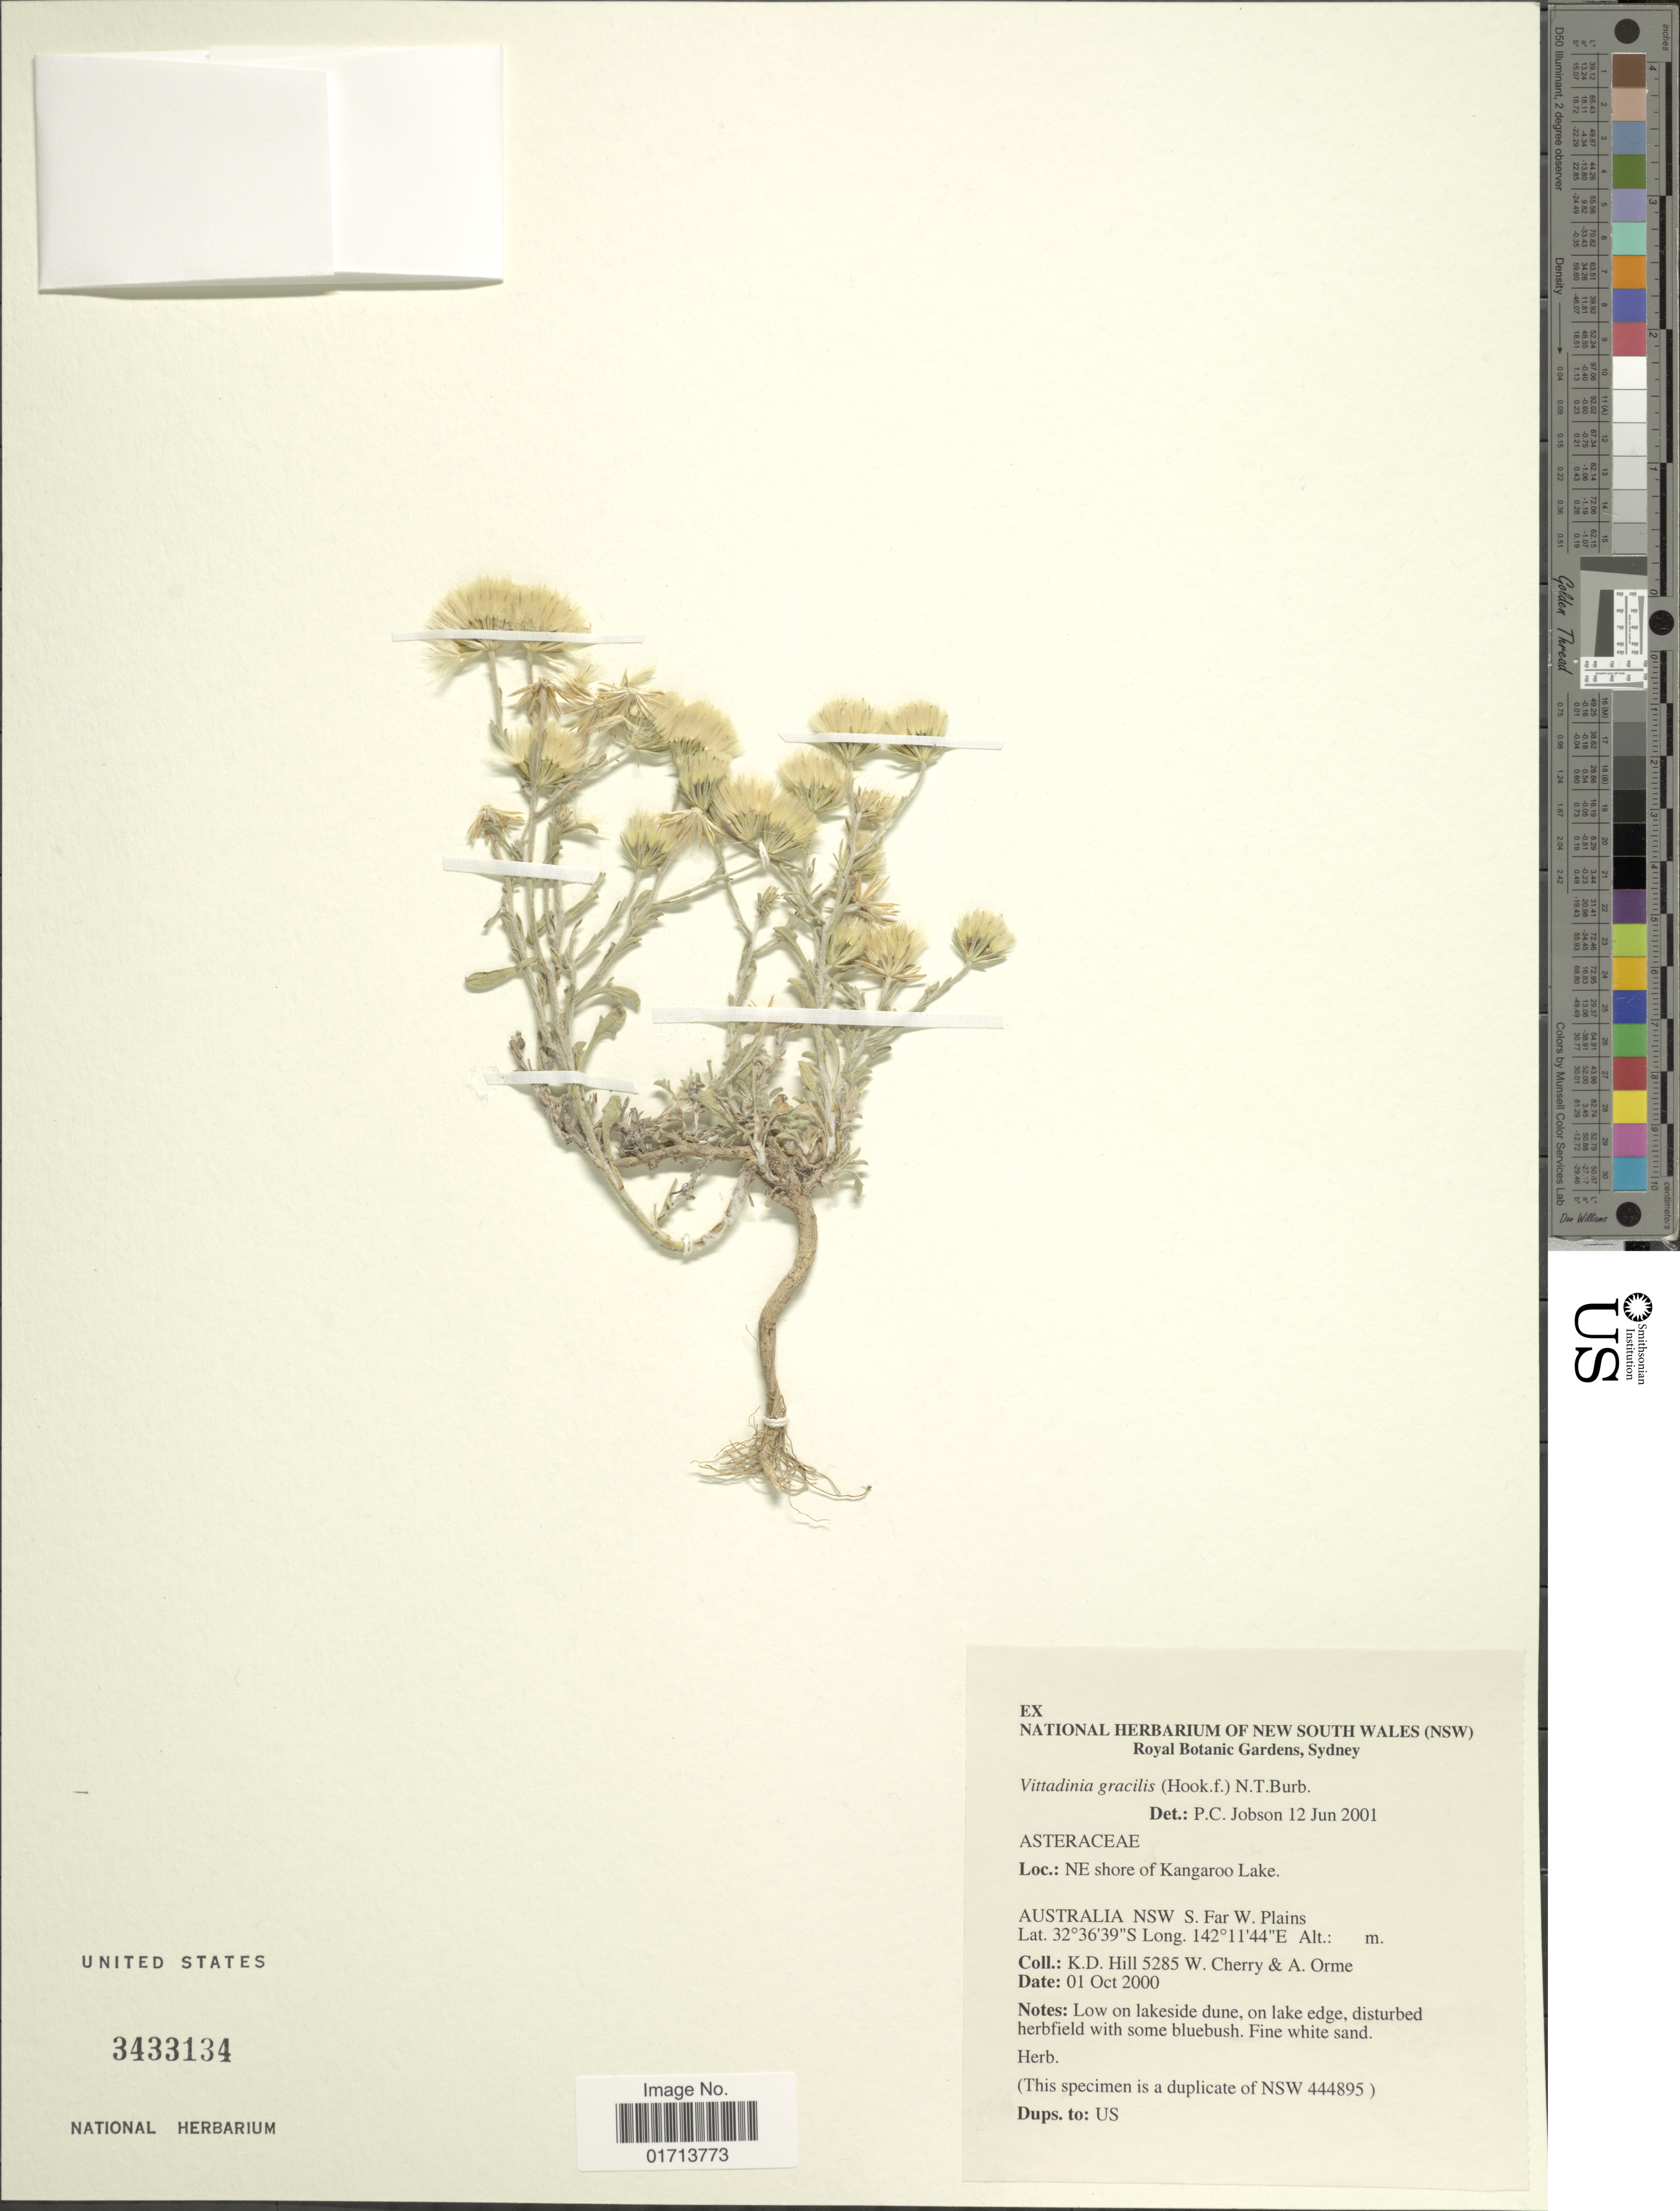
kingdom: Plantae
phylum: Tracheophyta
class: Magnoliopsida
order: Asterales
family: Asteraceae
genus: Vittadinia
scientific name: Vittadinia gracilis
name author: (Hook. f.) N.T. Burb.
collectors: K. D. Hill, W. A. Cherry & A. Orme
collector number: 5285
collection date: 2000-10-01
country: Australia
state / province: New South Wales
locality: NE shore of Kangaroo Lake, S. Far W. Plains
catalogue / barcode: US 3433134